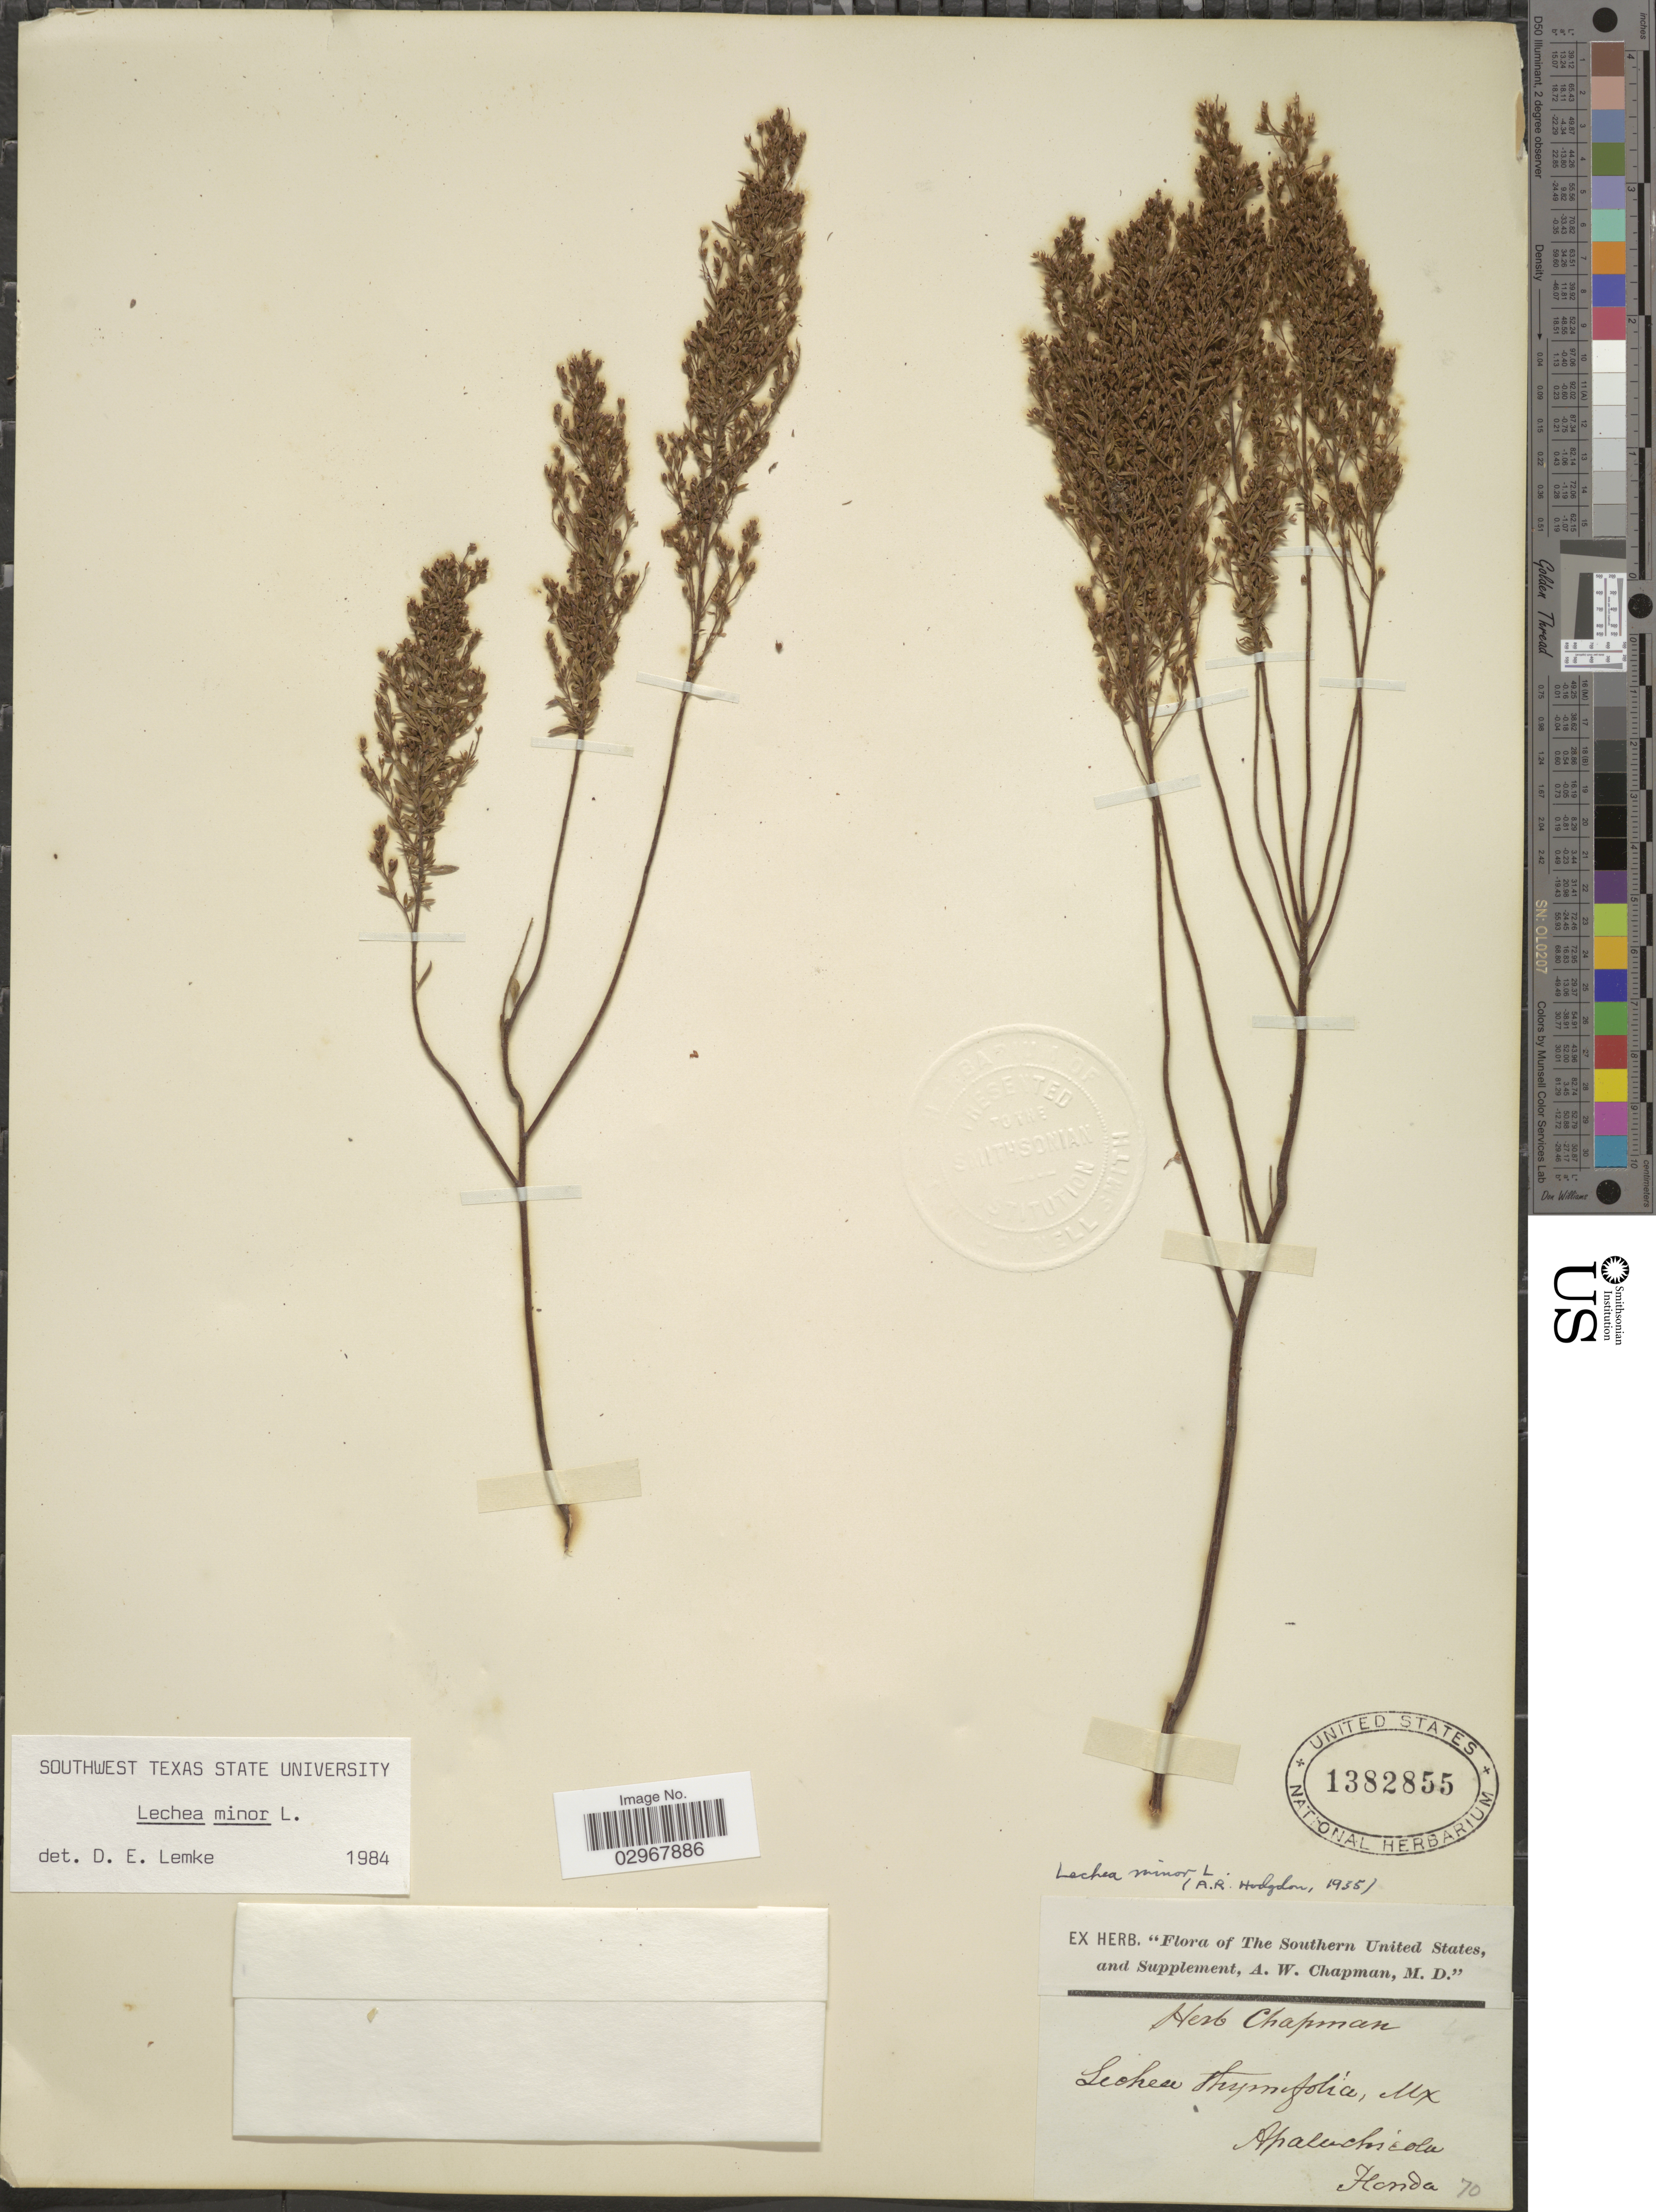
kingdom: Plantae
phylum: Tracheophyta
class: Magnoliopsida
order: Malvales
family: Cistaceae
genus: Lechea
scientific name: Lechea minor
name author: L.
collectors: ex herb. A.W. Chapman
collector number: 70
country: United States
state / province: Florida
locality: Southern United States, Apalachicola.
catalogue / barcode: US 1382855